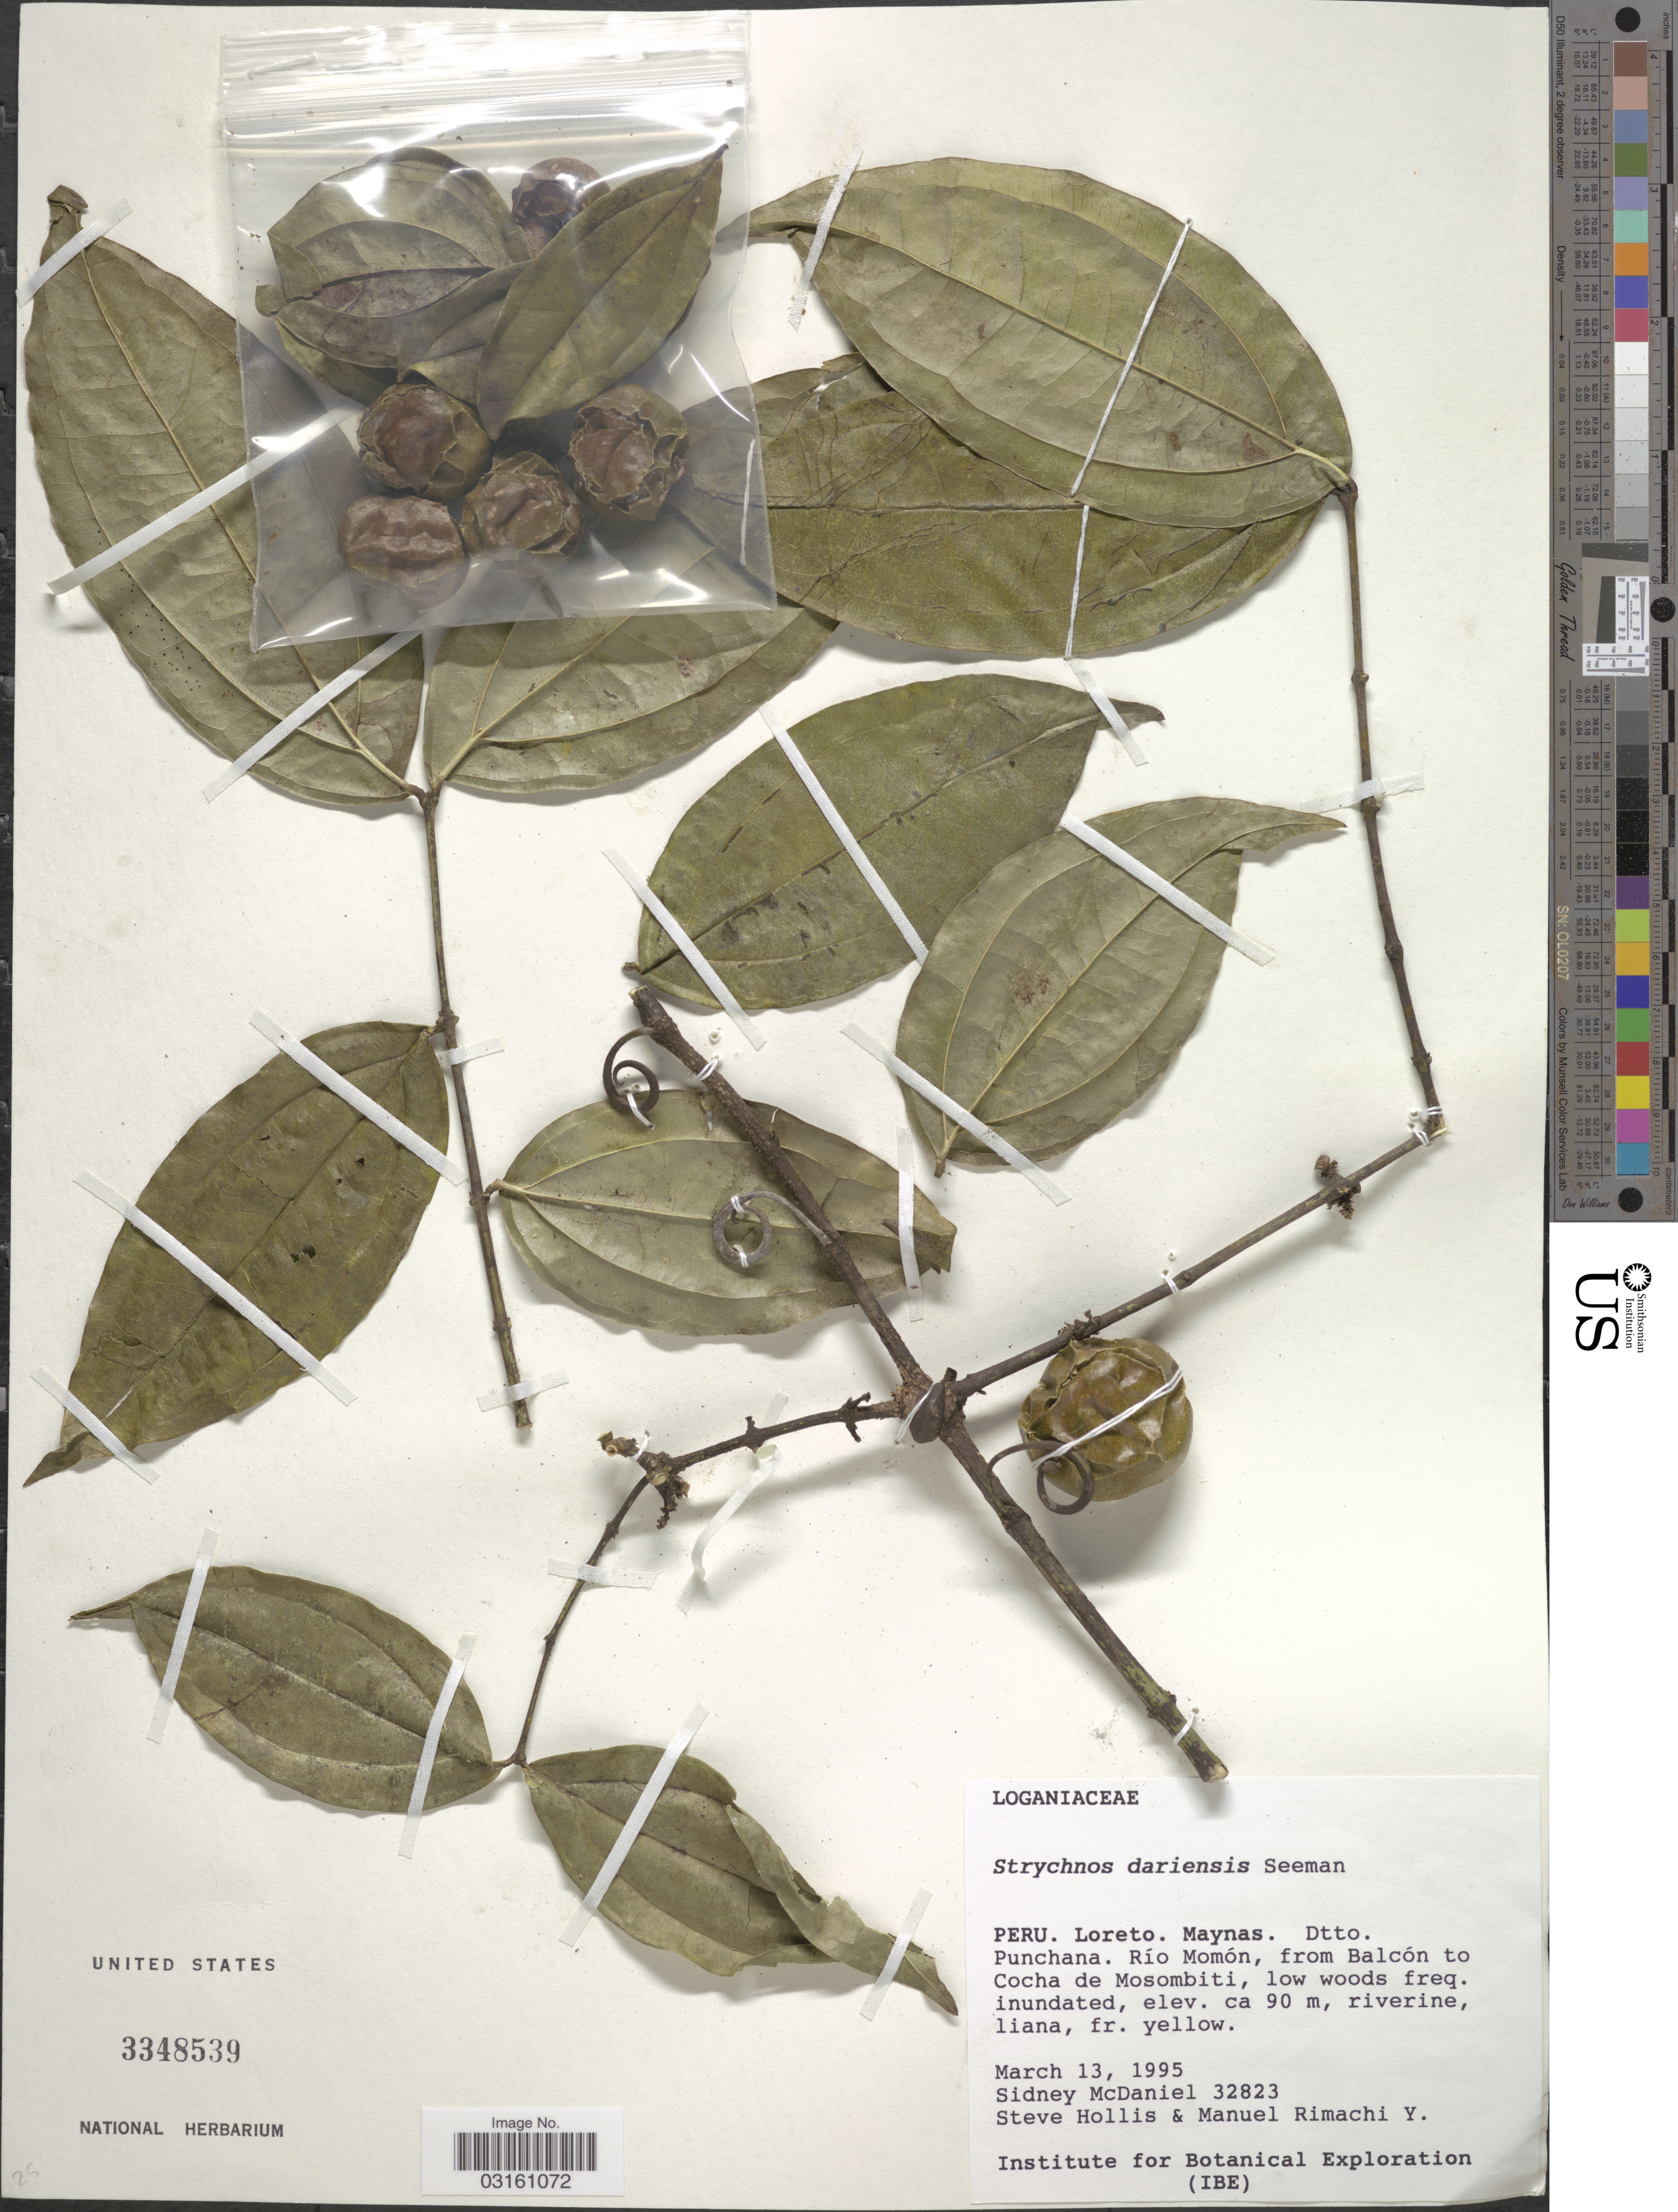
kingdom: Plantae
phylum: Tracheophyta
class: Magnoliopsida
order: Gentianales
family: Loganiaceae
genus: Strychnos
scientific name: Strychnos bredemeyeri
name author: (Schult.) Sprague & Sandwith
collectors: S. McDaniel, S. Hollis & M. Rimachi Y.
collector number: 32823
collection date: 1995-03-13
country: Peru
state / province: Loreto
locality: Maynas. Dtto. Punchana. Río Momón, from Balcón to Cocha de Mosombiti.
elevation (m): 90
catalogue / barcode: US 3348539